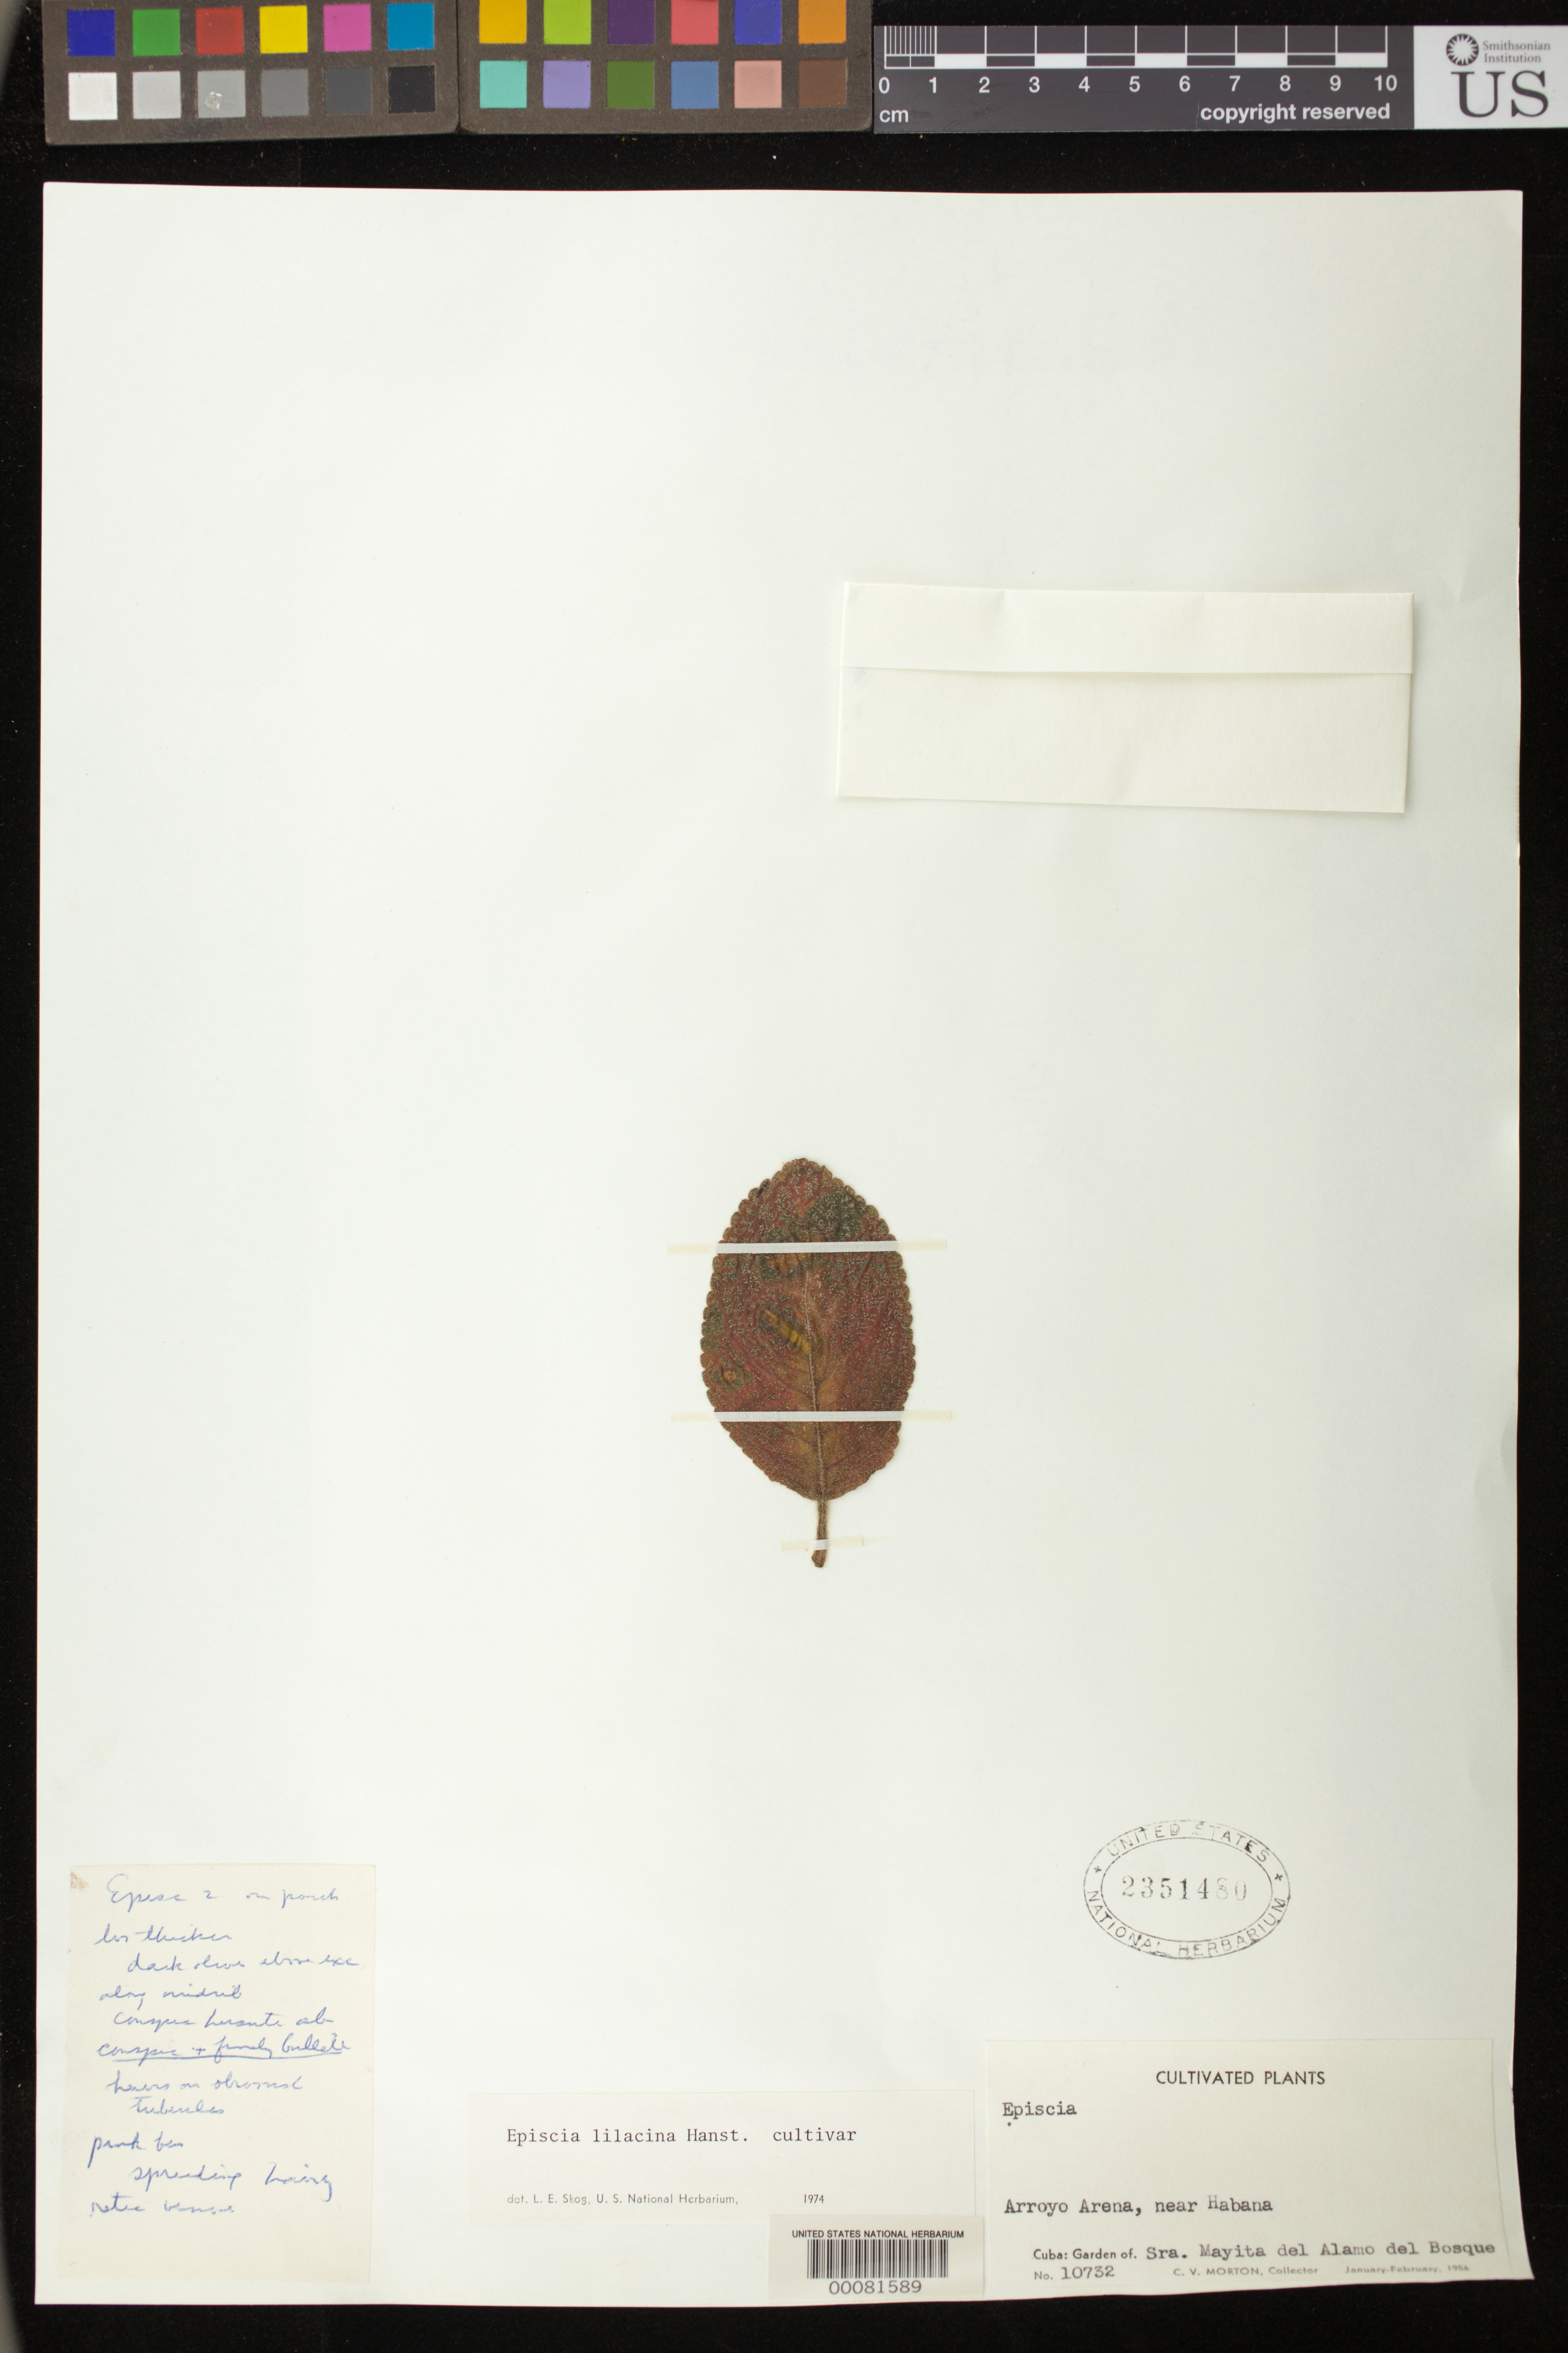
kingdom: Plantae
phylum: Tracheophyta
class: Magnoliopsida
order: Lamiales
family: Gesneriaceae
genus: Episcia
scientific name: Episcia lilacina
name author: Hanst.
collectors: C. V. Morton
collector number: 10732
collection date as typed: Jan-Feb 1956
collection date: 1956-01/1956-02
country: Cuba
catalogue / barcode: US 2351480